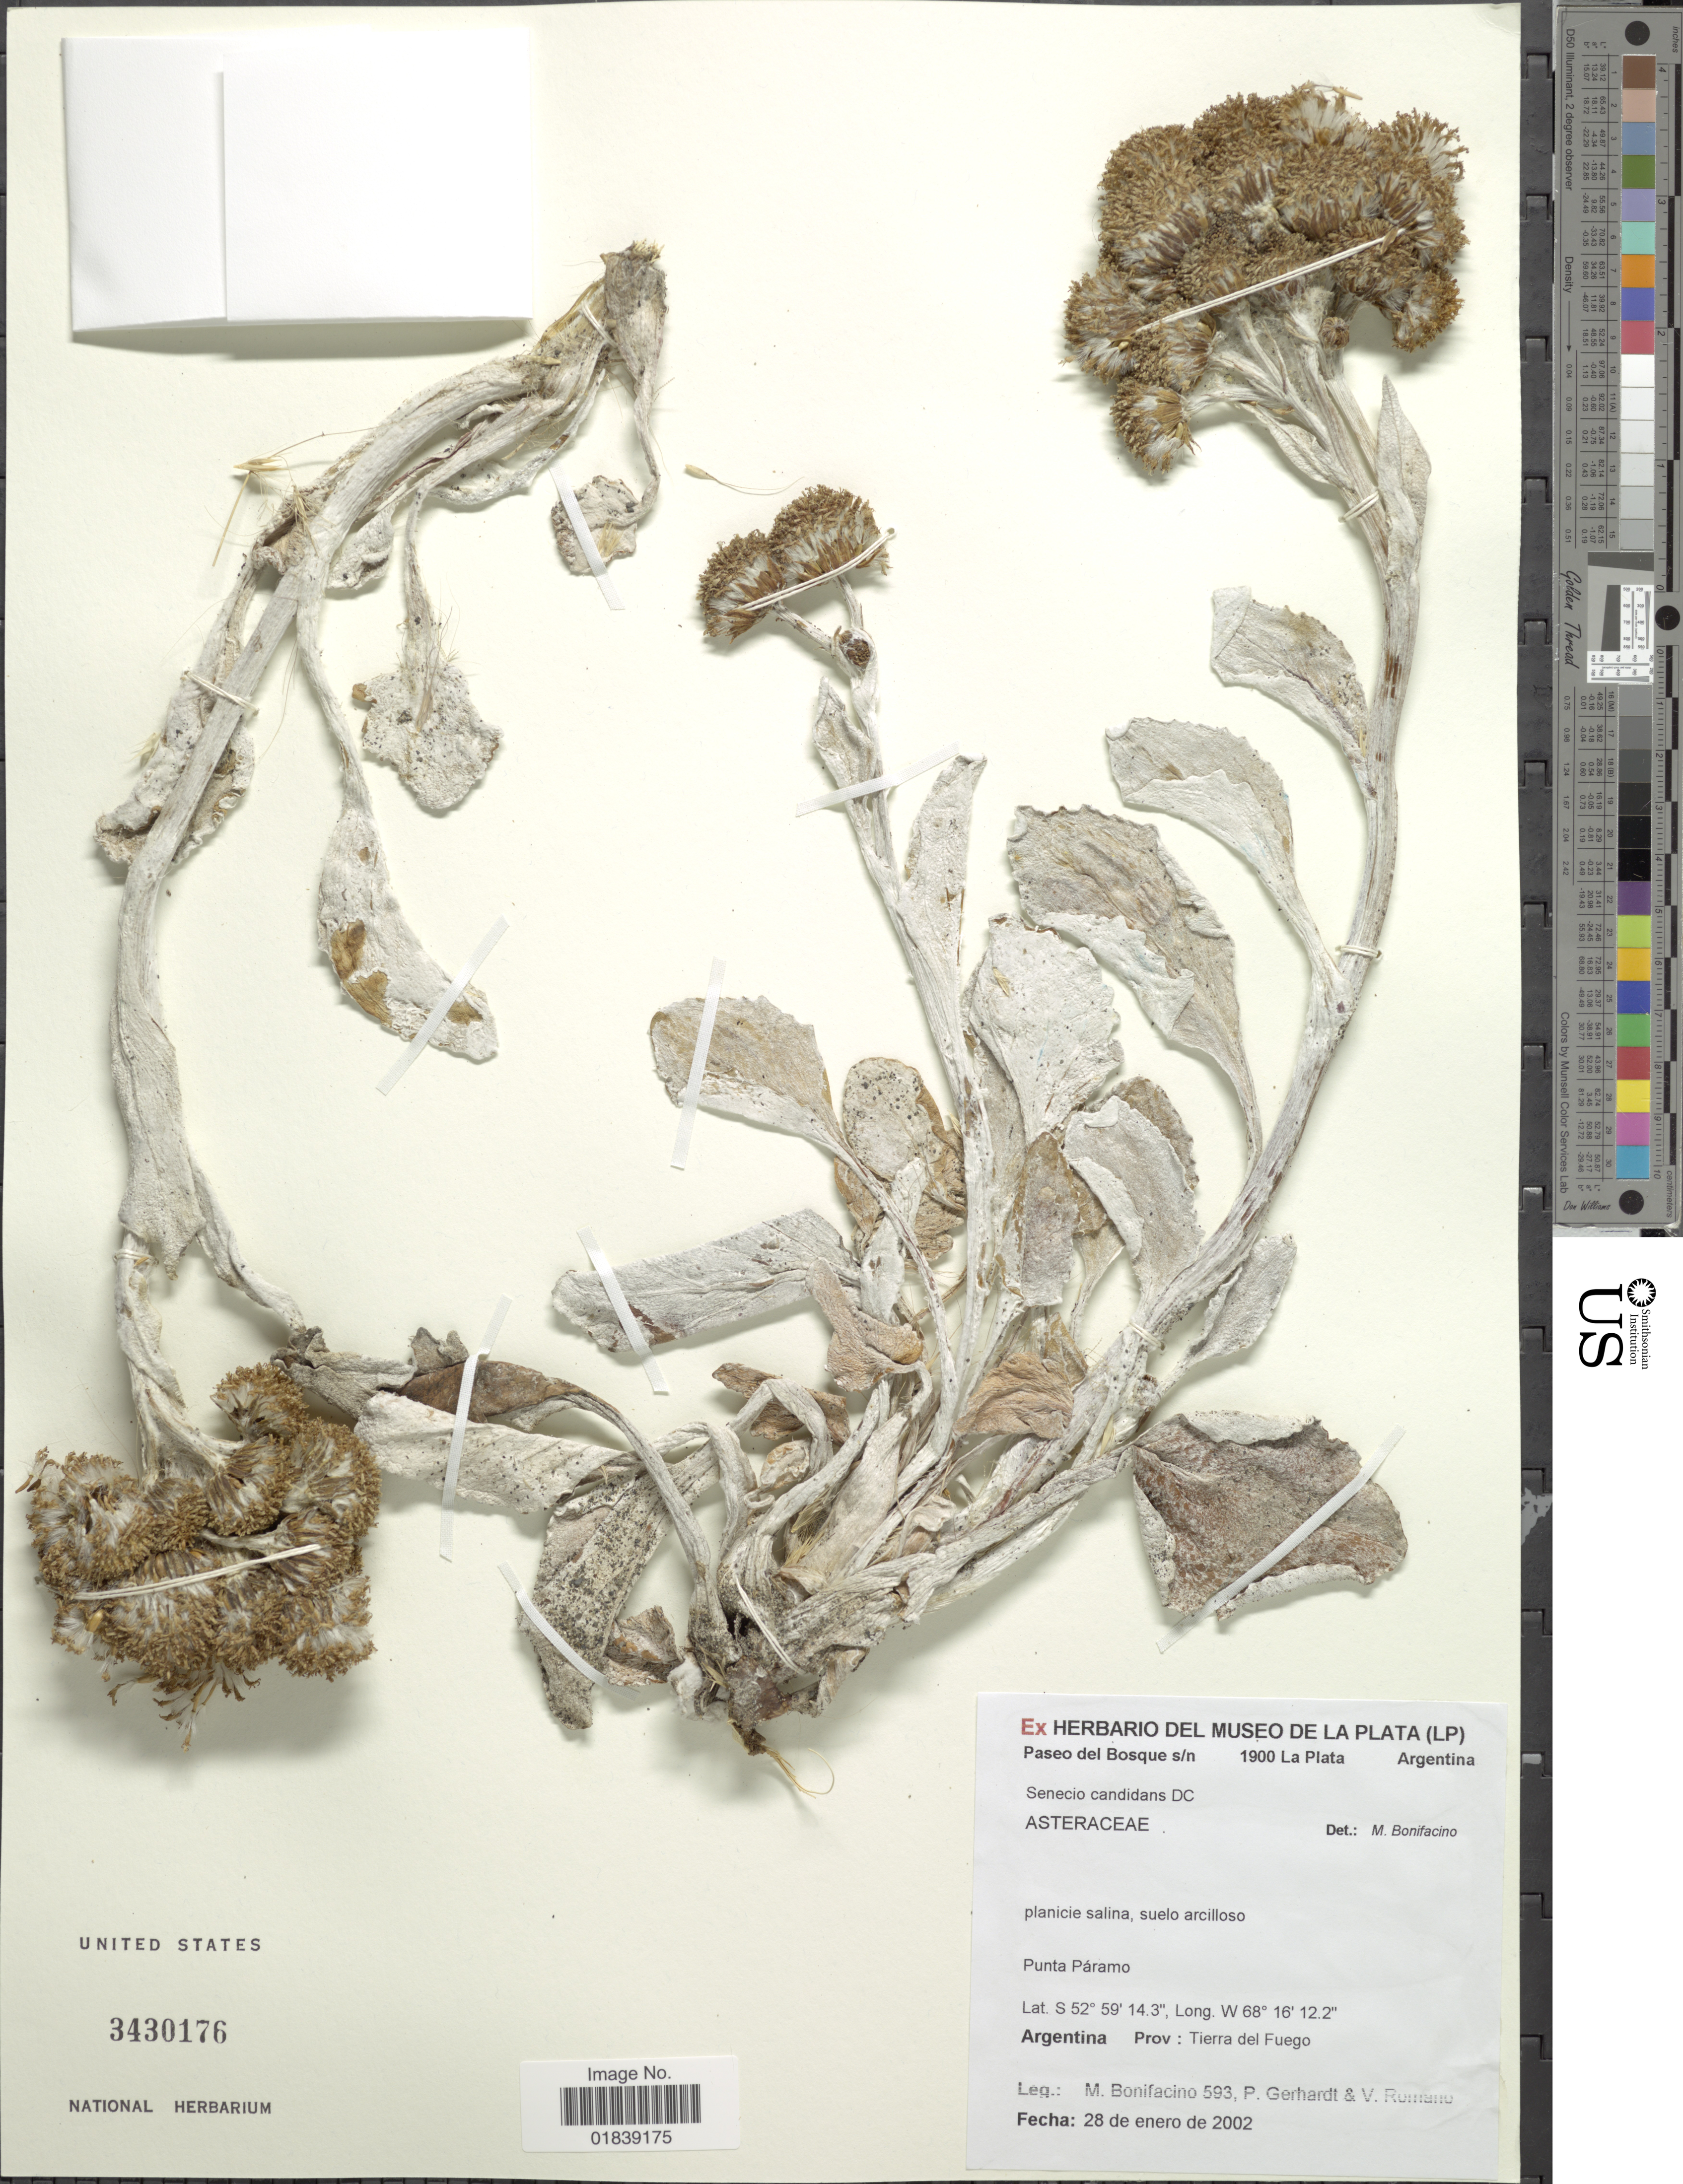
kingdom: Plantae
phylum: Tracheophyta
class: Magnoliopsida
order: Asterales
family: Asteraceae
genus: Senecio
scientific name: Senecio candicans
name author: Wall.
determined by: Salomon, Luciana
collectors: M. Bonifacino, P. Gerhardt & V. Romano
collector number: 0593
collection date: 2002-01-28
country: Argentina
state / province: Tierra del Fuego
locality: Punta Paramo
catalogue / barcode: US 3430176